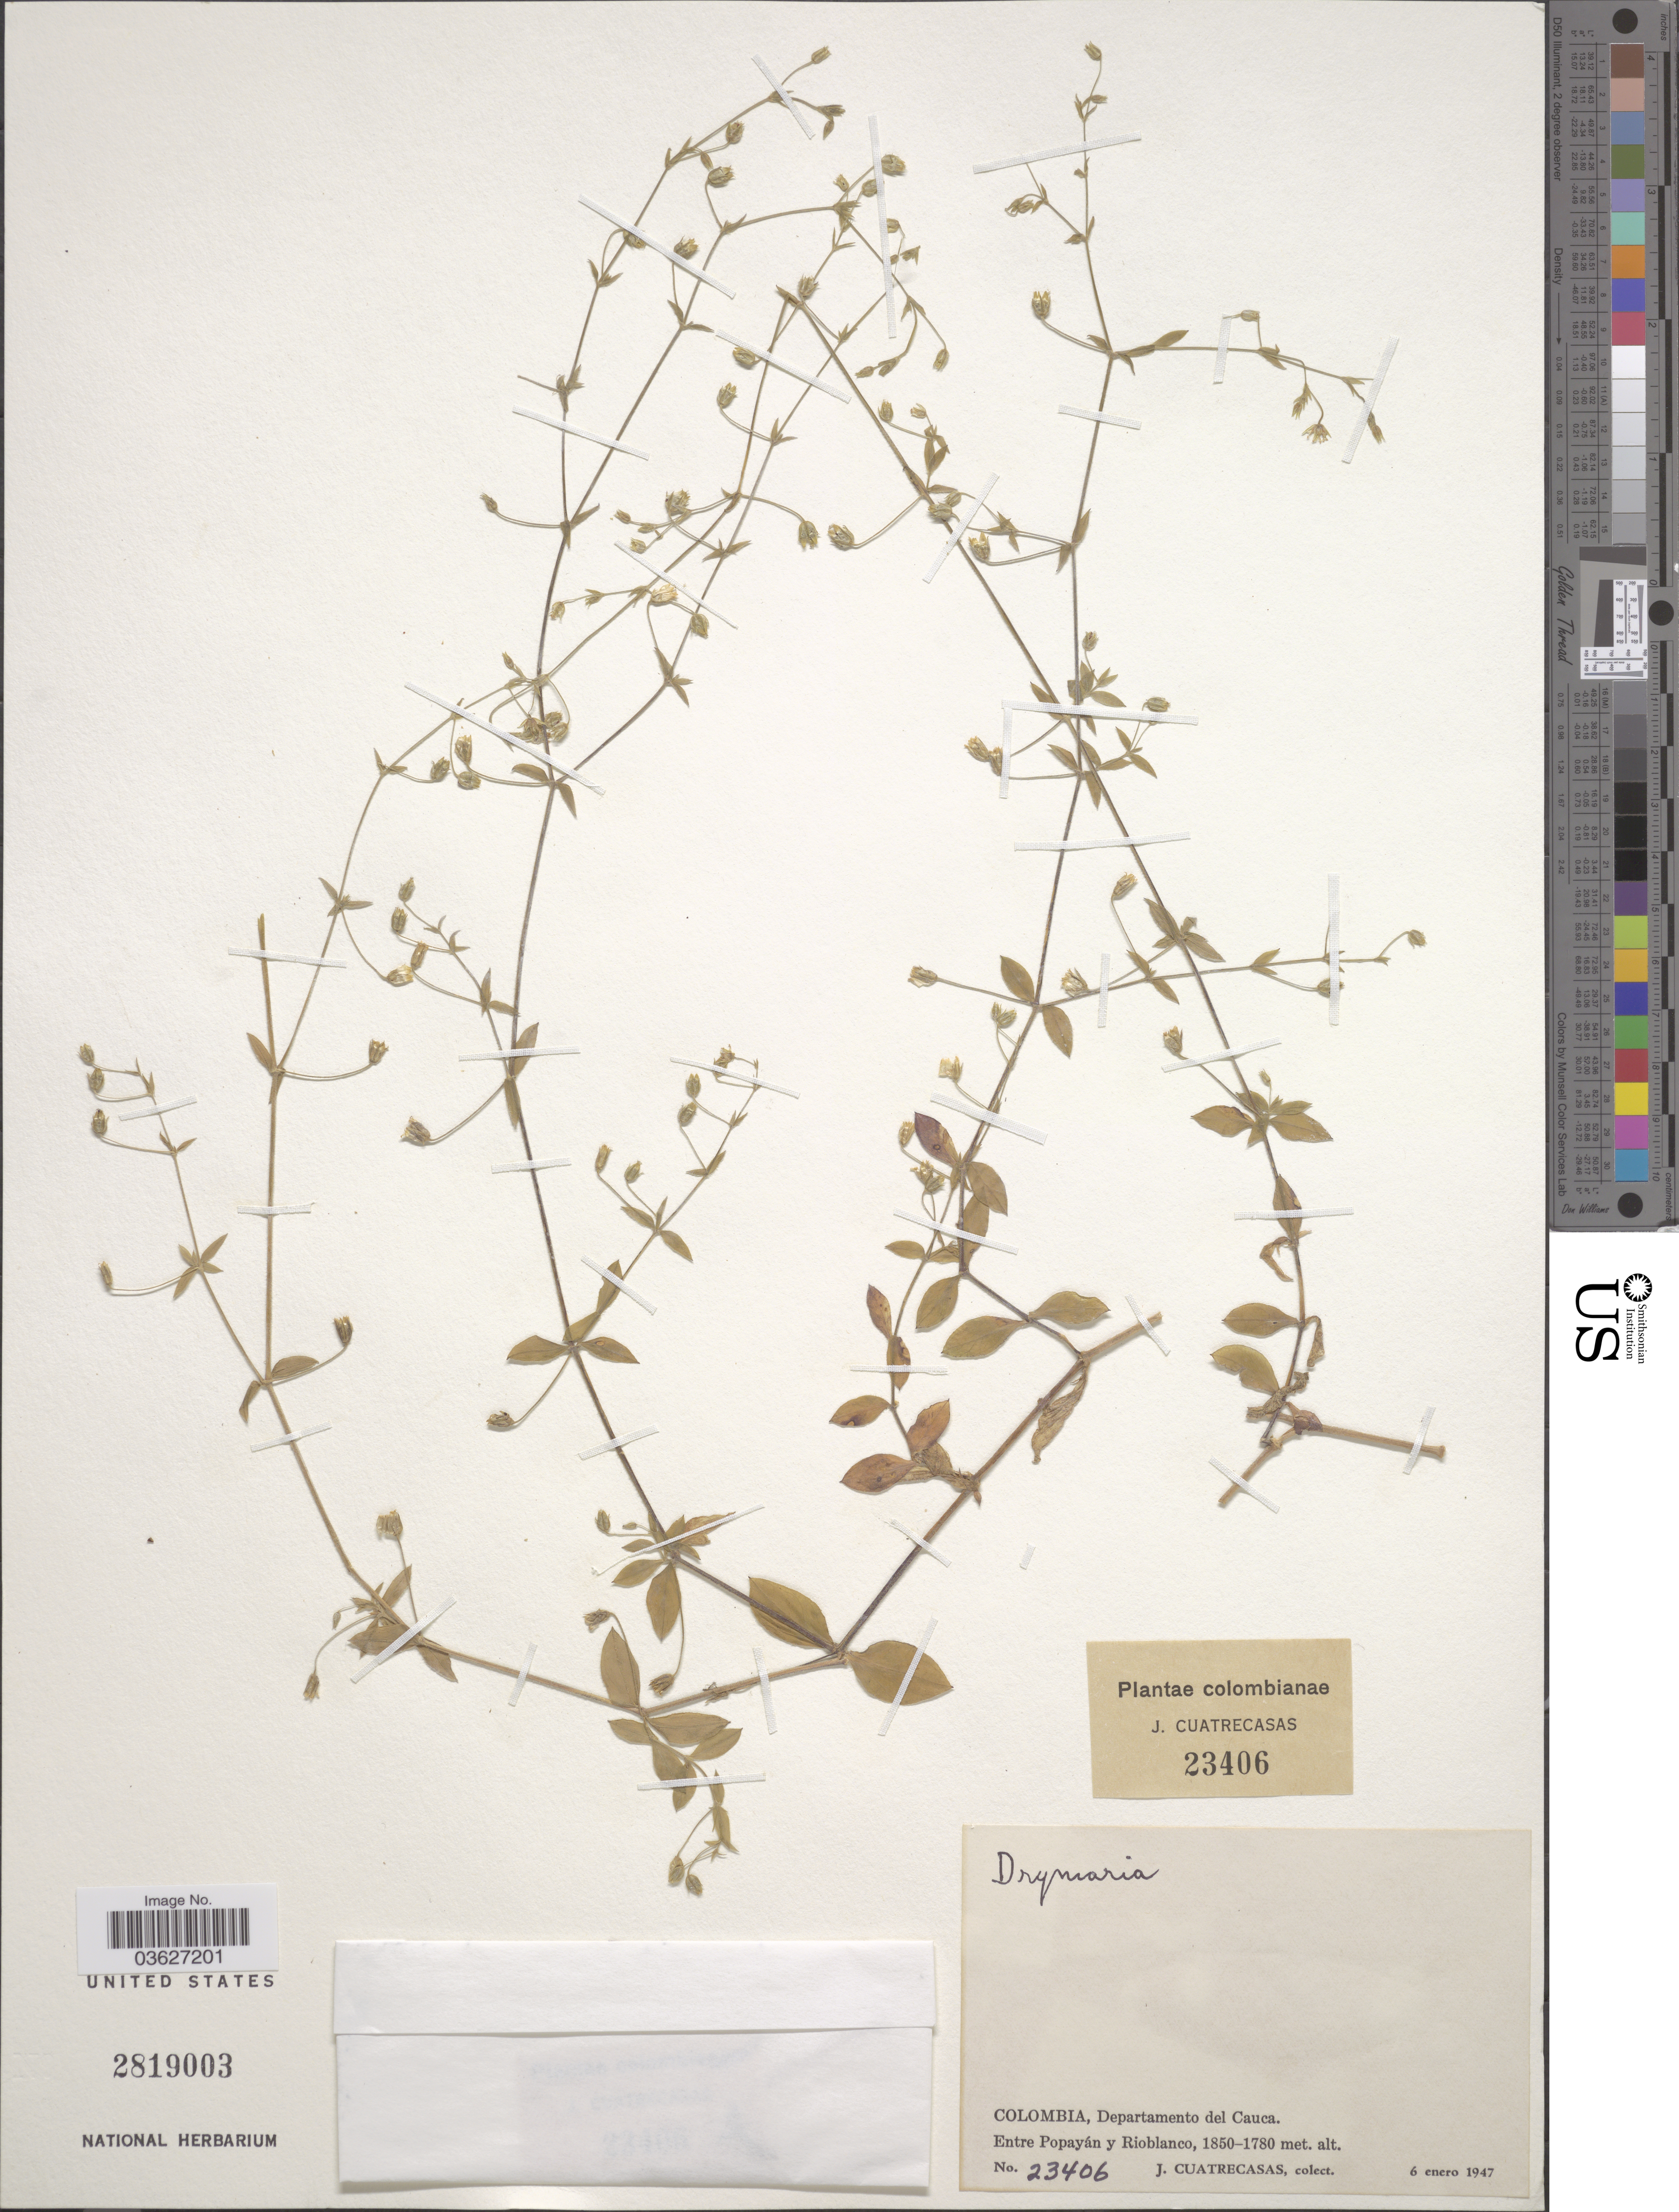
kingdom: Plantae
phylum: Tracheophyta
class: Magnoliopsida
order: Caryophyllales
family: Caryophyllaceae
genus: Drymaria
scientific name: Drymaria sp.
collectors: J. Cuatrecasas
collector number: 23406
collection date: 1947-01-06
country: Colombia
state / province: Cauca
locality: Departamento del Cauca. Entre Popayán y Rioblanco.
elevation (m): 1780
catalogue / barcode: US 2819003